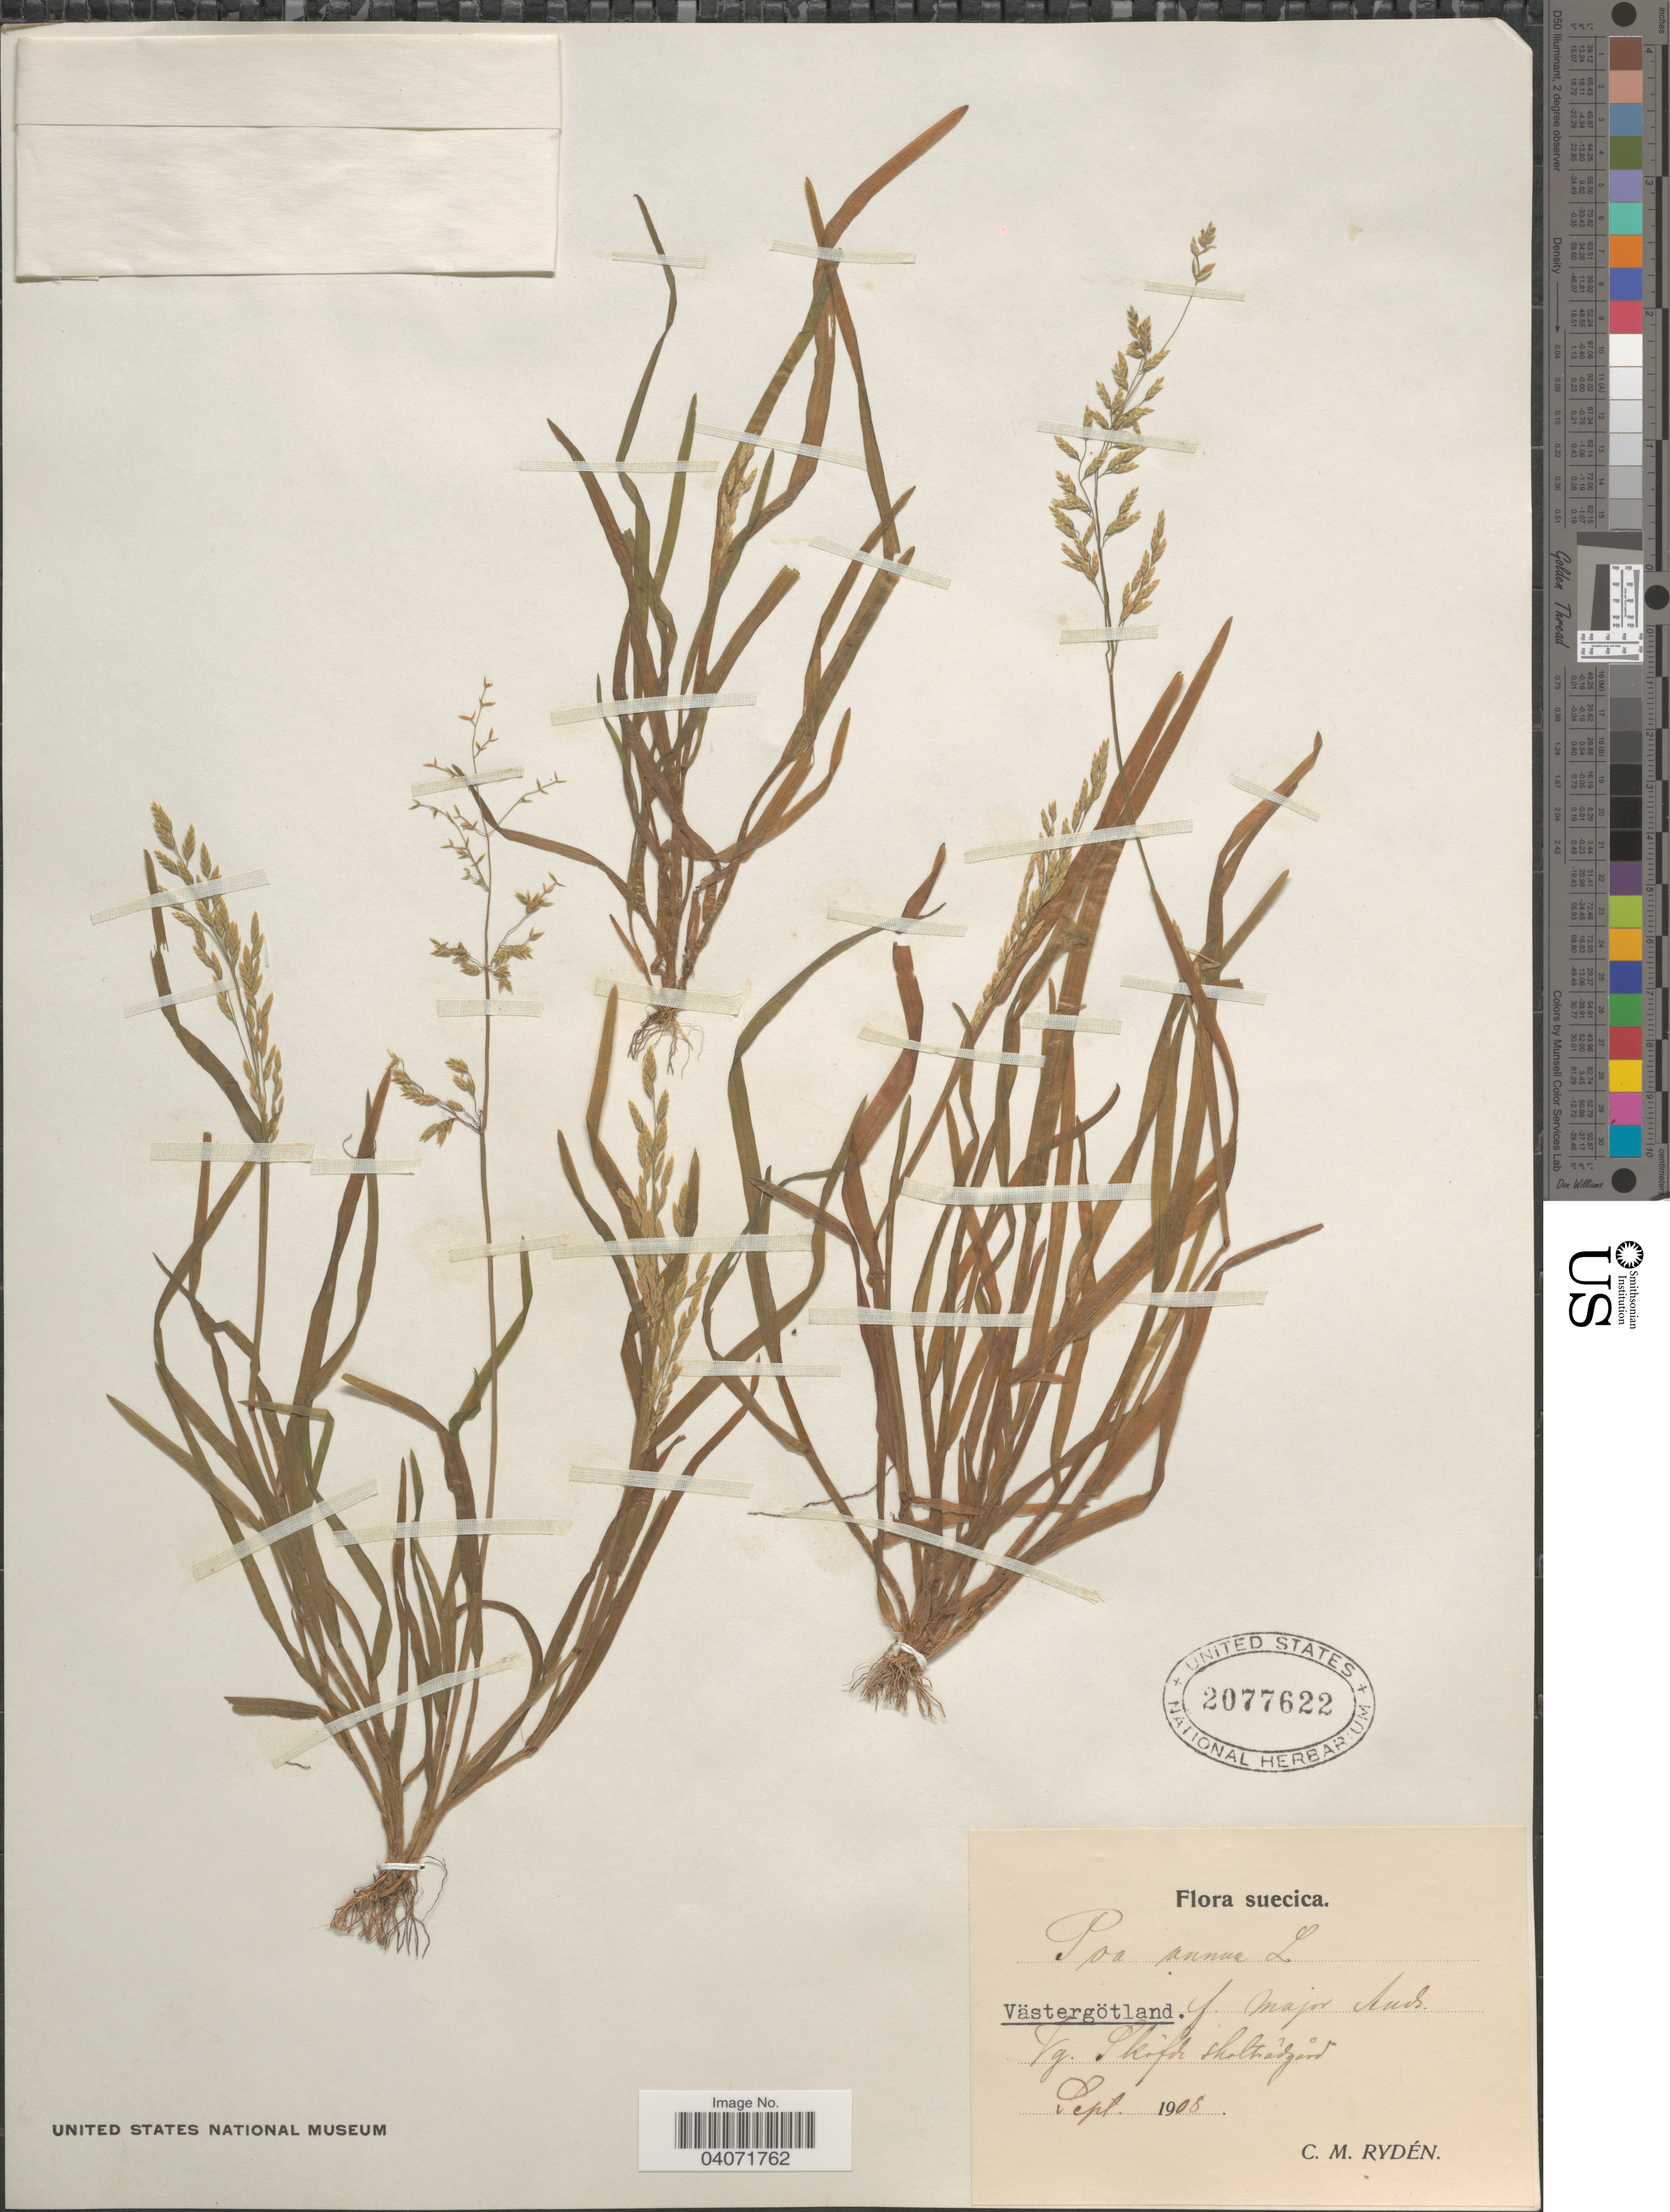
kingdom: Plantae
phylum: Tracheophyta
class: Liliopsida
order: Poales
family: Poaceae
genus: Poa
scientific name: Poa annua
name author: L.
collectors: C. Rydén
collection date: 1908-09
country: Sweden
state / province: Västra Götaland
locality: Suecica. Västergötland. Skôfde [ = Skövde] skoltrådgård.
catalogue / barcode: US 2077622